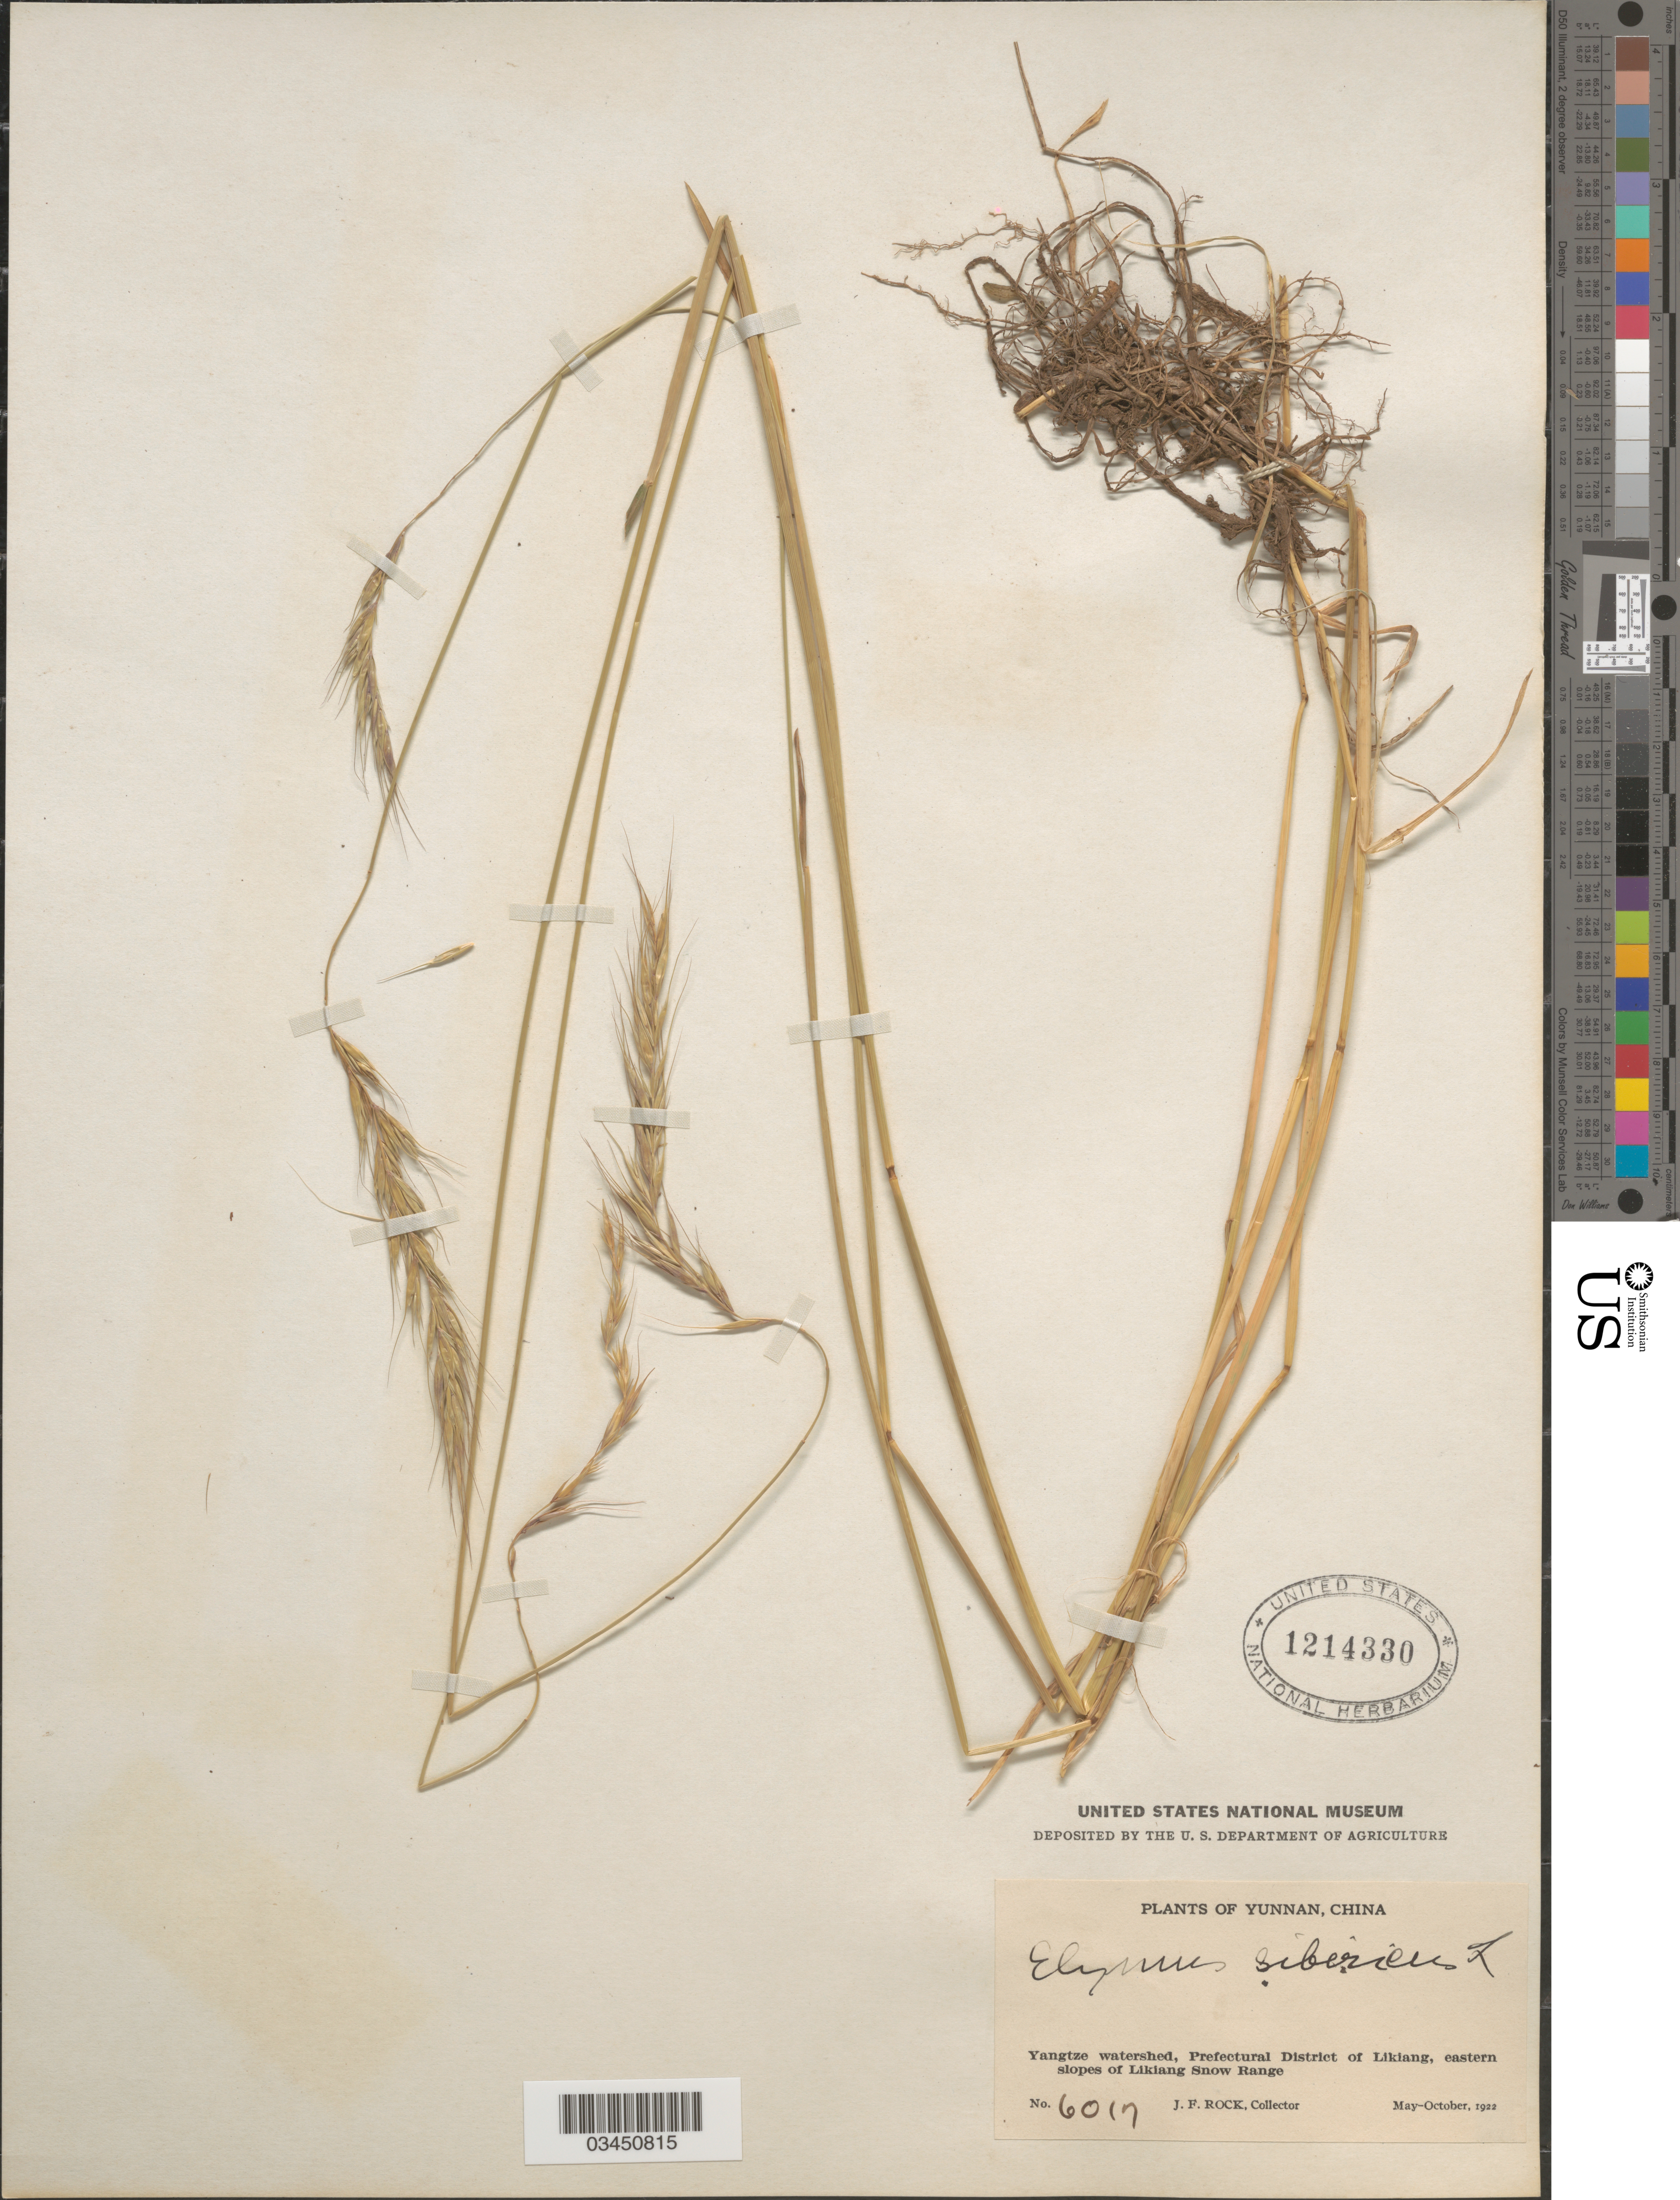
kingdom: Plantae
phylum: Tracheophyta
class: Liliopsida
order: Poales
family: Poaceae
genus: Elymus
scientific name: Elymus sibiricus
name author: L.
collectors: J. Rock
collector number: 6017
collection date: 1922-05/1922-10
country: China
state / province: Yunnan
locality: Yangtze watershed, Prefectural District of Likiang, eastern slopes of Likiang Snow Range.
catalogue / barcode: US 1214330